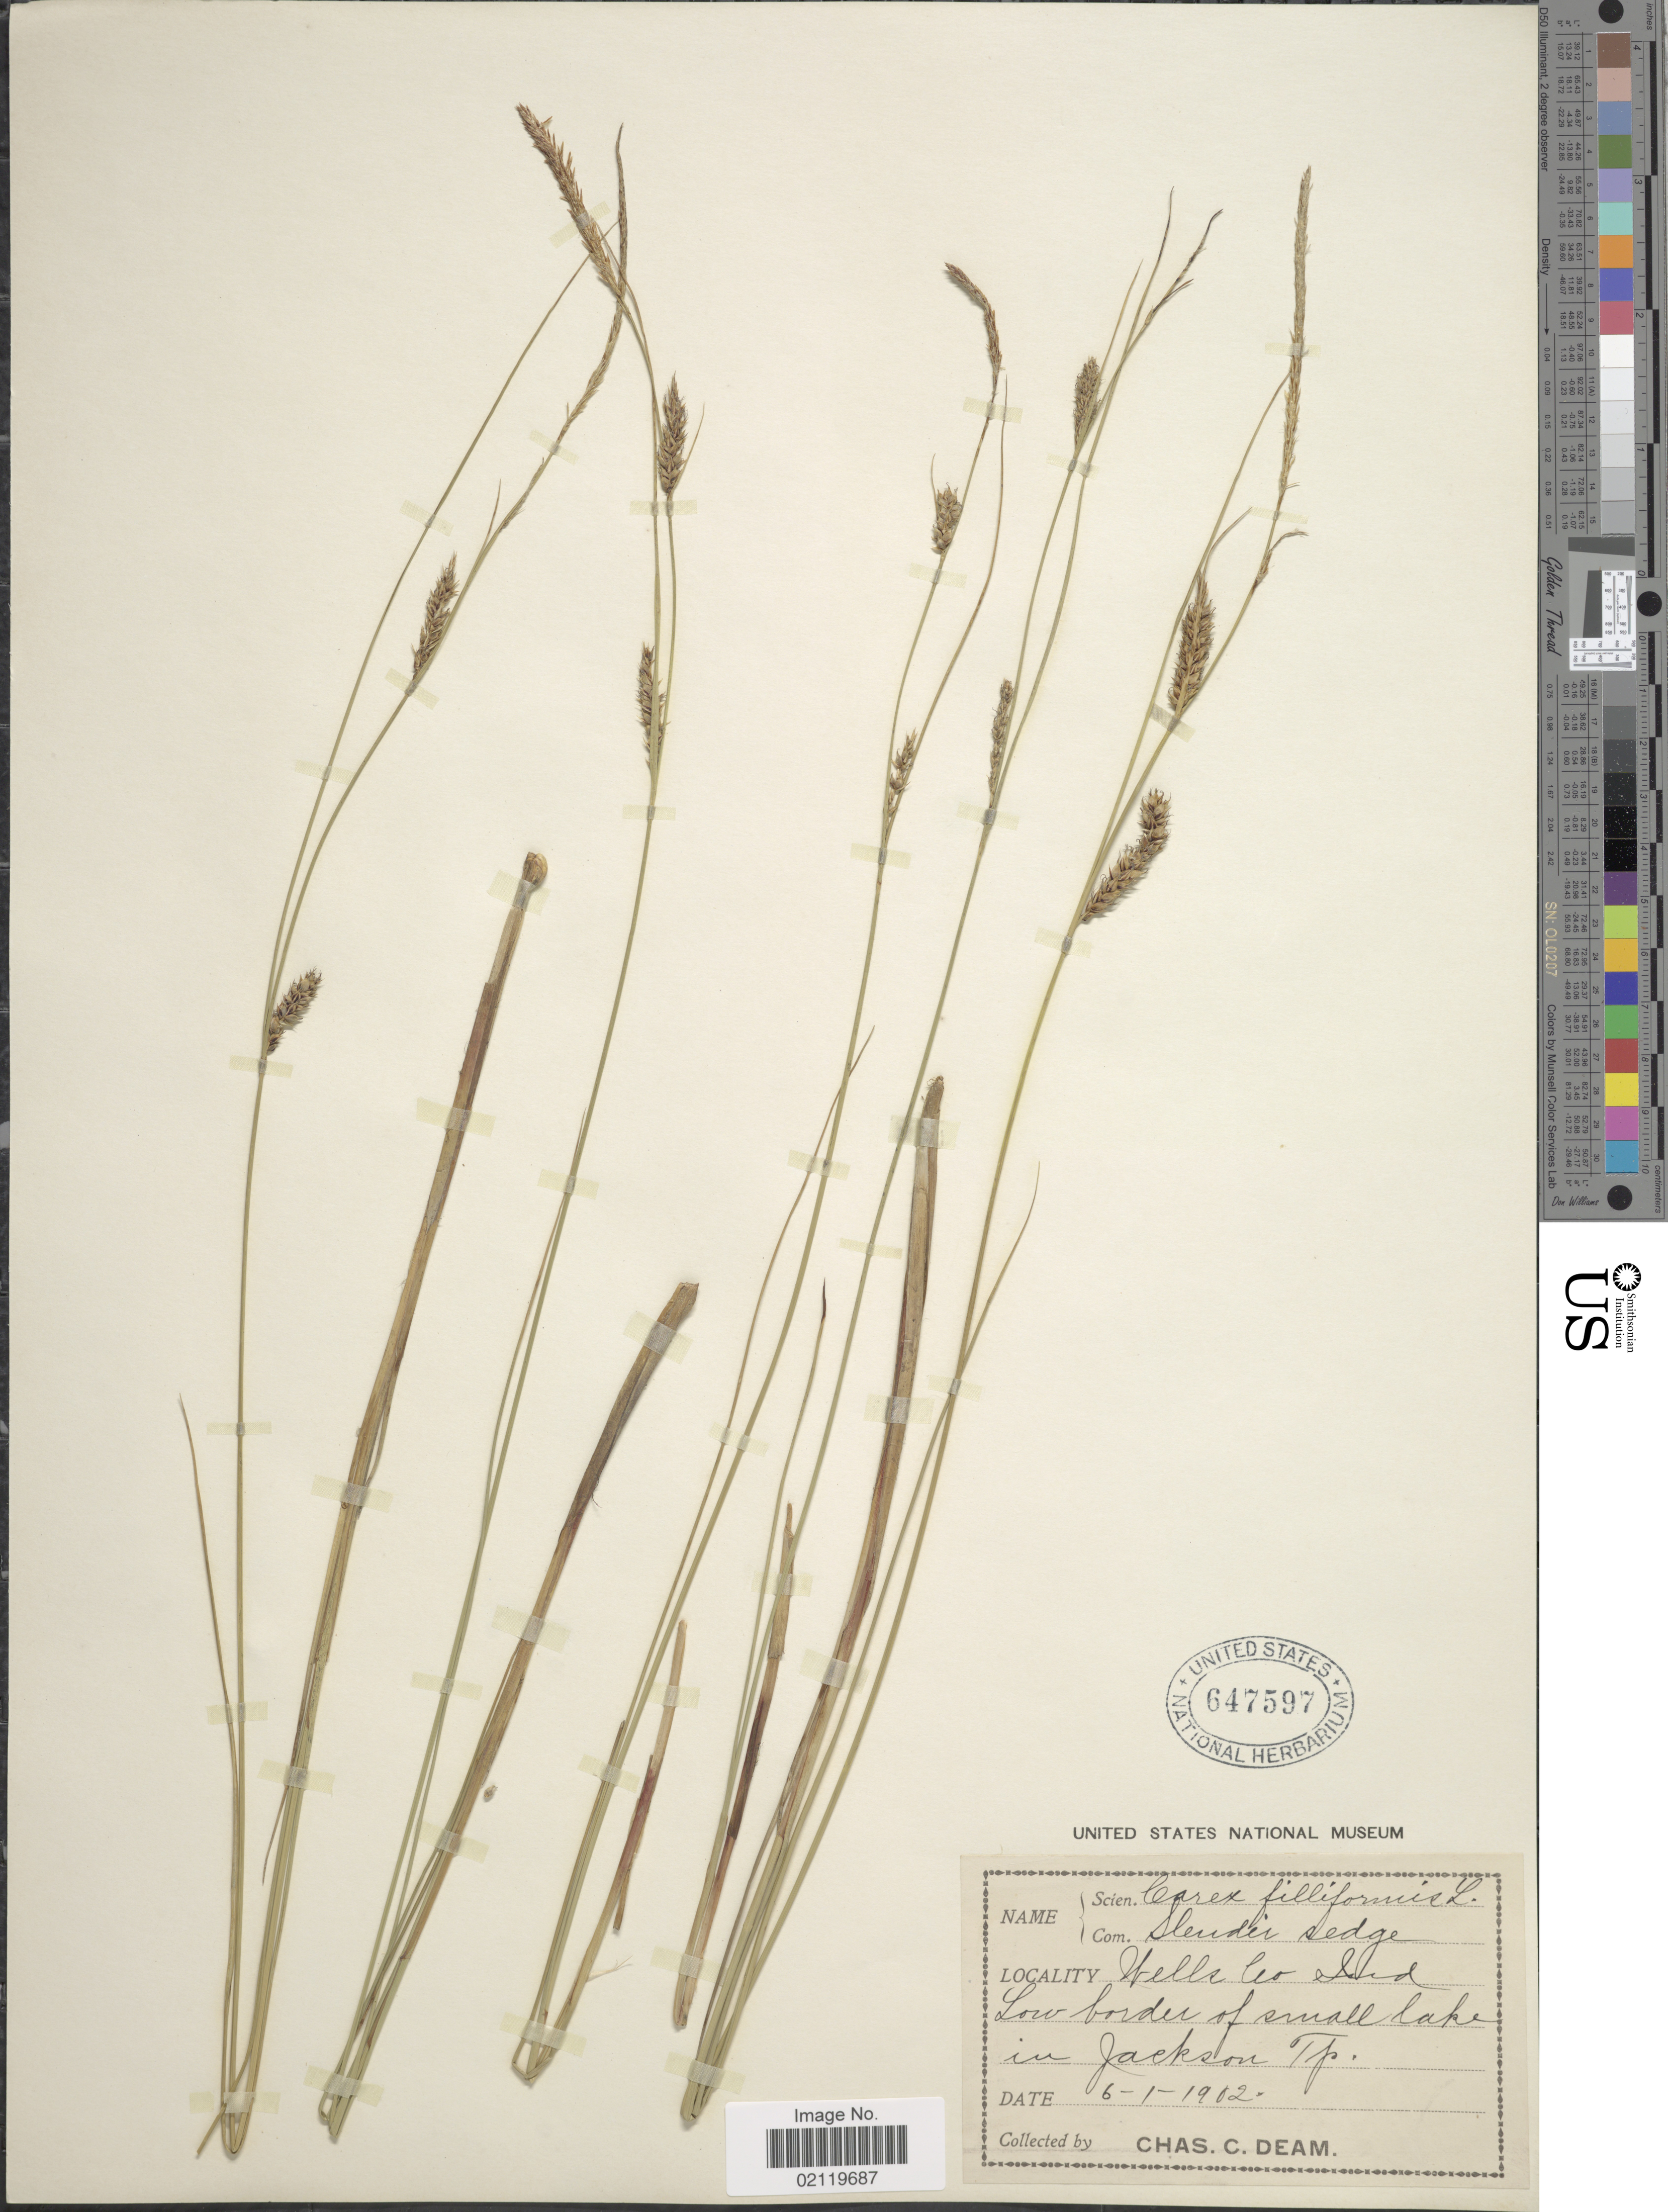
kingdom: Plantae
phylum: Tracheophyta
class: Liliopsida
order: Poales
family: Cyperaceae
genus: Carex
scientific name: Carex lasiocarpa var. americana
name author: Fernald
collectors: C. C. Deam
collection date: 1902-06-01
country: United States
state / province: Indiana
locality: Wells Co. Ind. Low border of small lake in Jackson Tp.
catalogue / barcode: US 647597